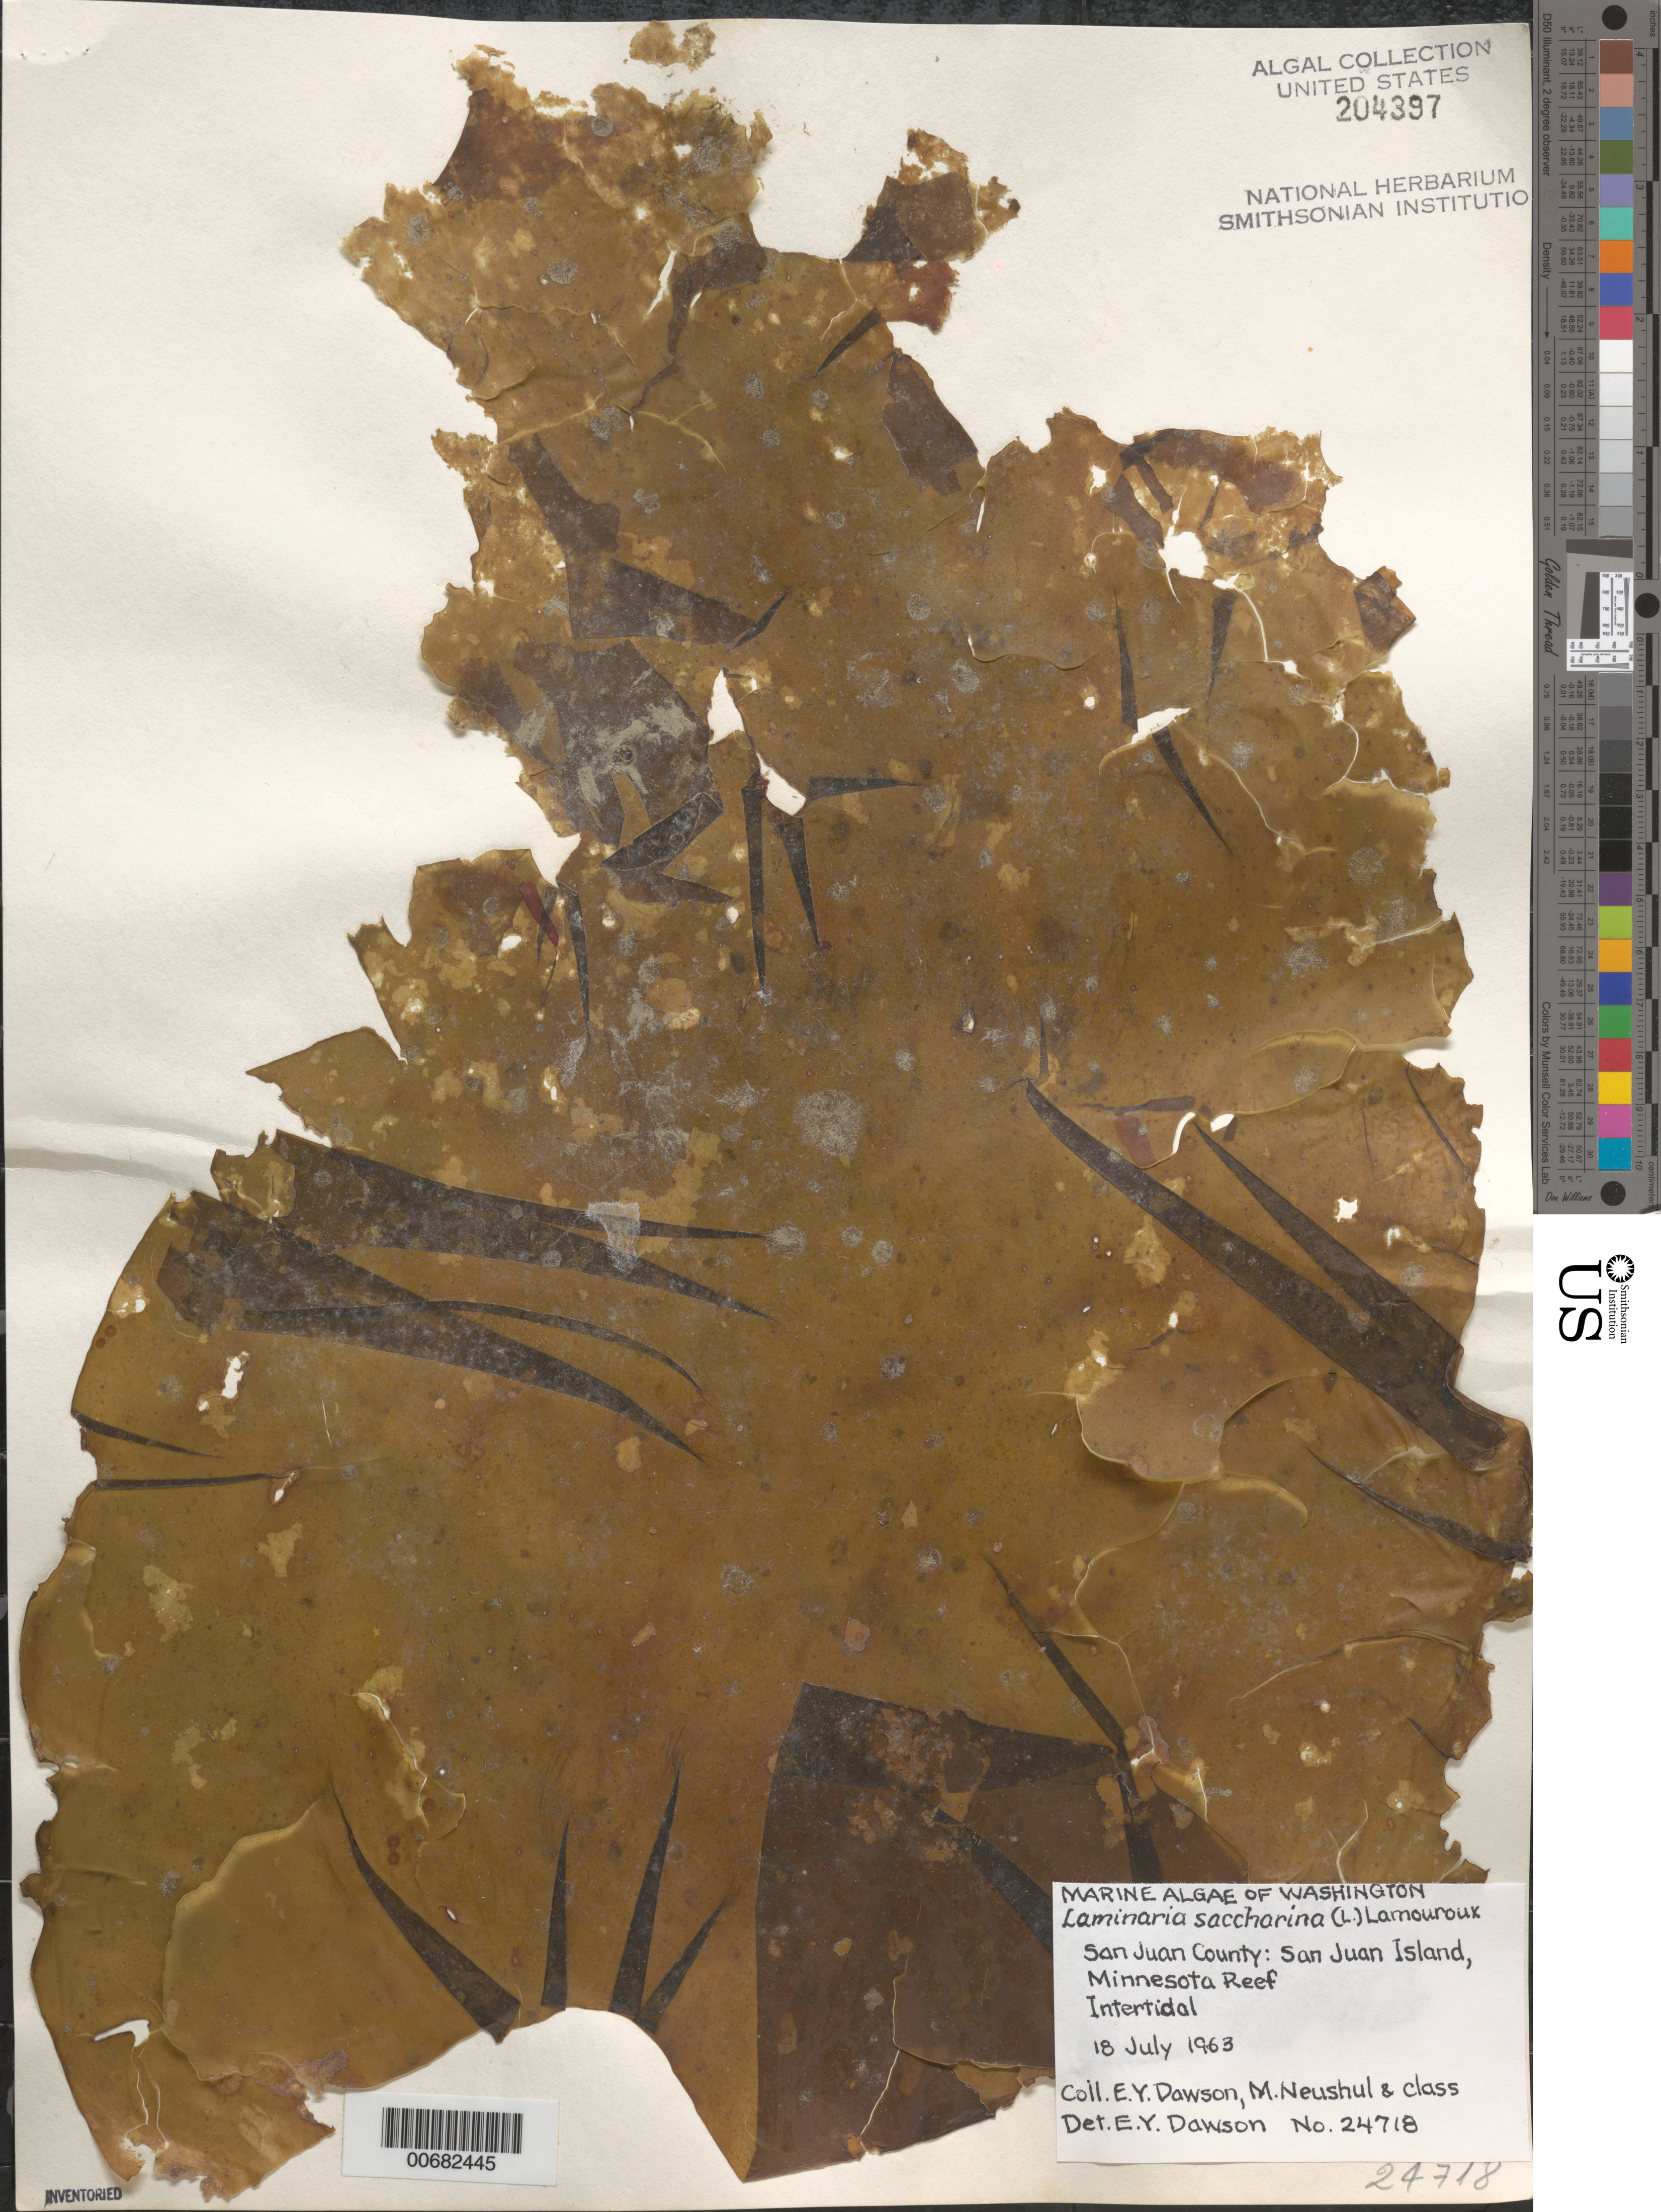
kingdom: Chromista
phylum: Ochrophyta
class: Phaeophyceae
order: Laminariales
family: Laminariaceae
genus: Saccharina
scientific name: Saccharina latissima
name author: C.E. Lane et al.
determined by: Algae name updating Project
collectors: E. Y. Dawson, M. Neushul & Algae Class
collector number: EYD 24718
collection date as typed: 18 Jul 1963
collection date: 1963-07-18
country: United States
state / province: Washington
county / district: San Juan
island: San Juan Island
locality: Minnesota Reef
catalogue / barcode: US 204397